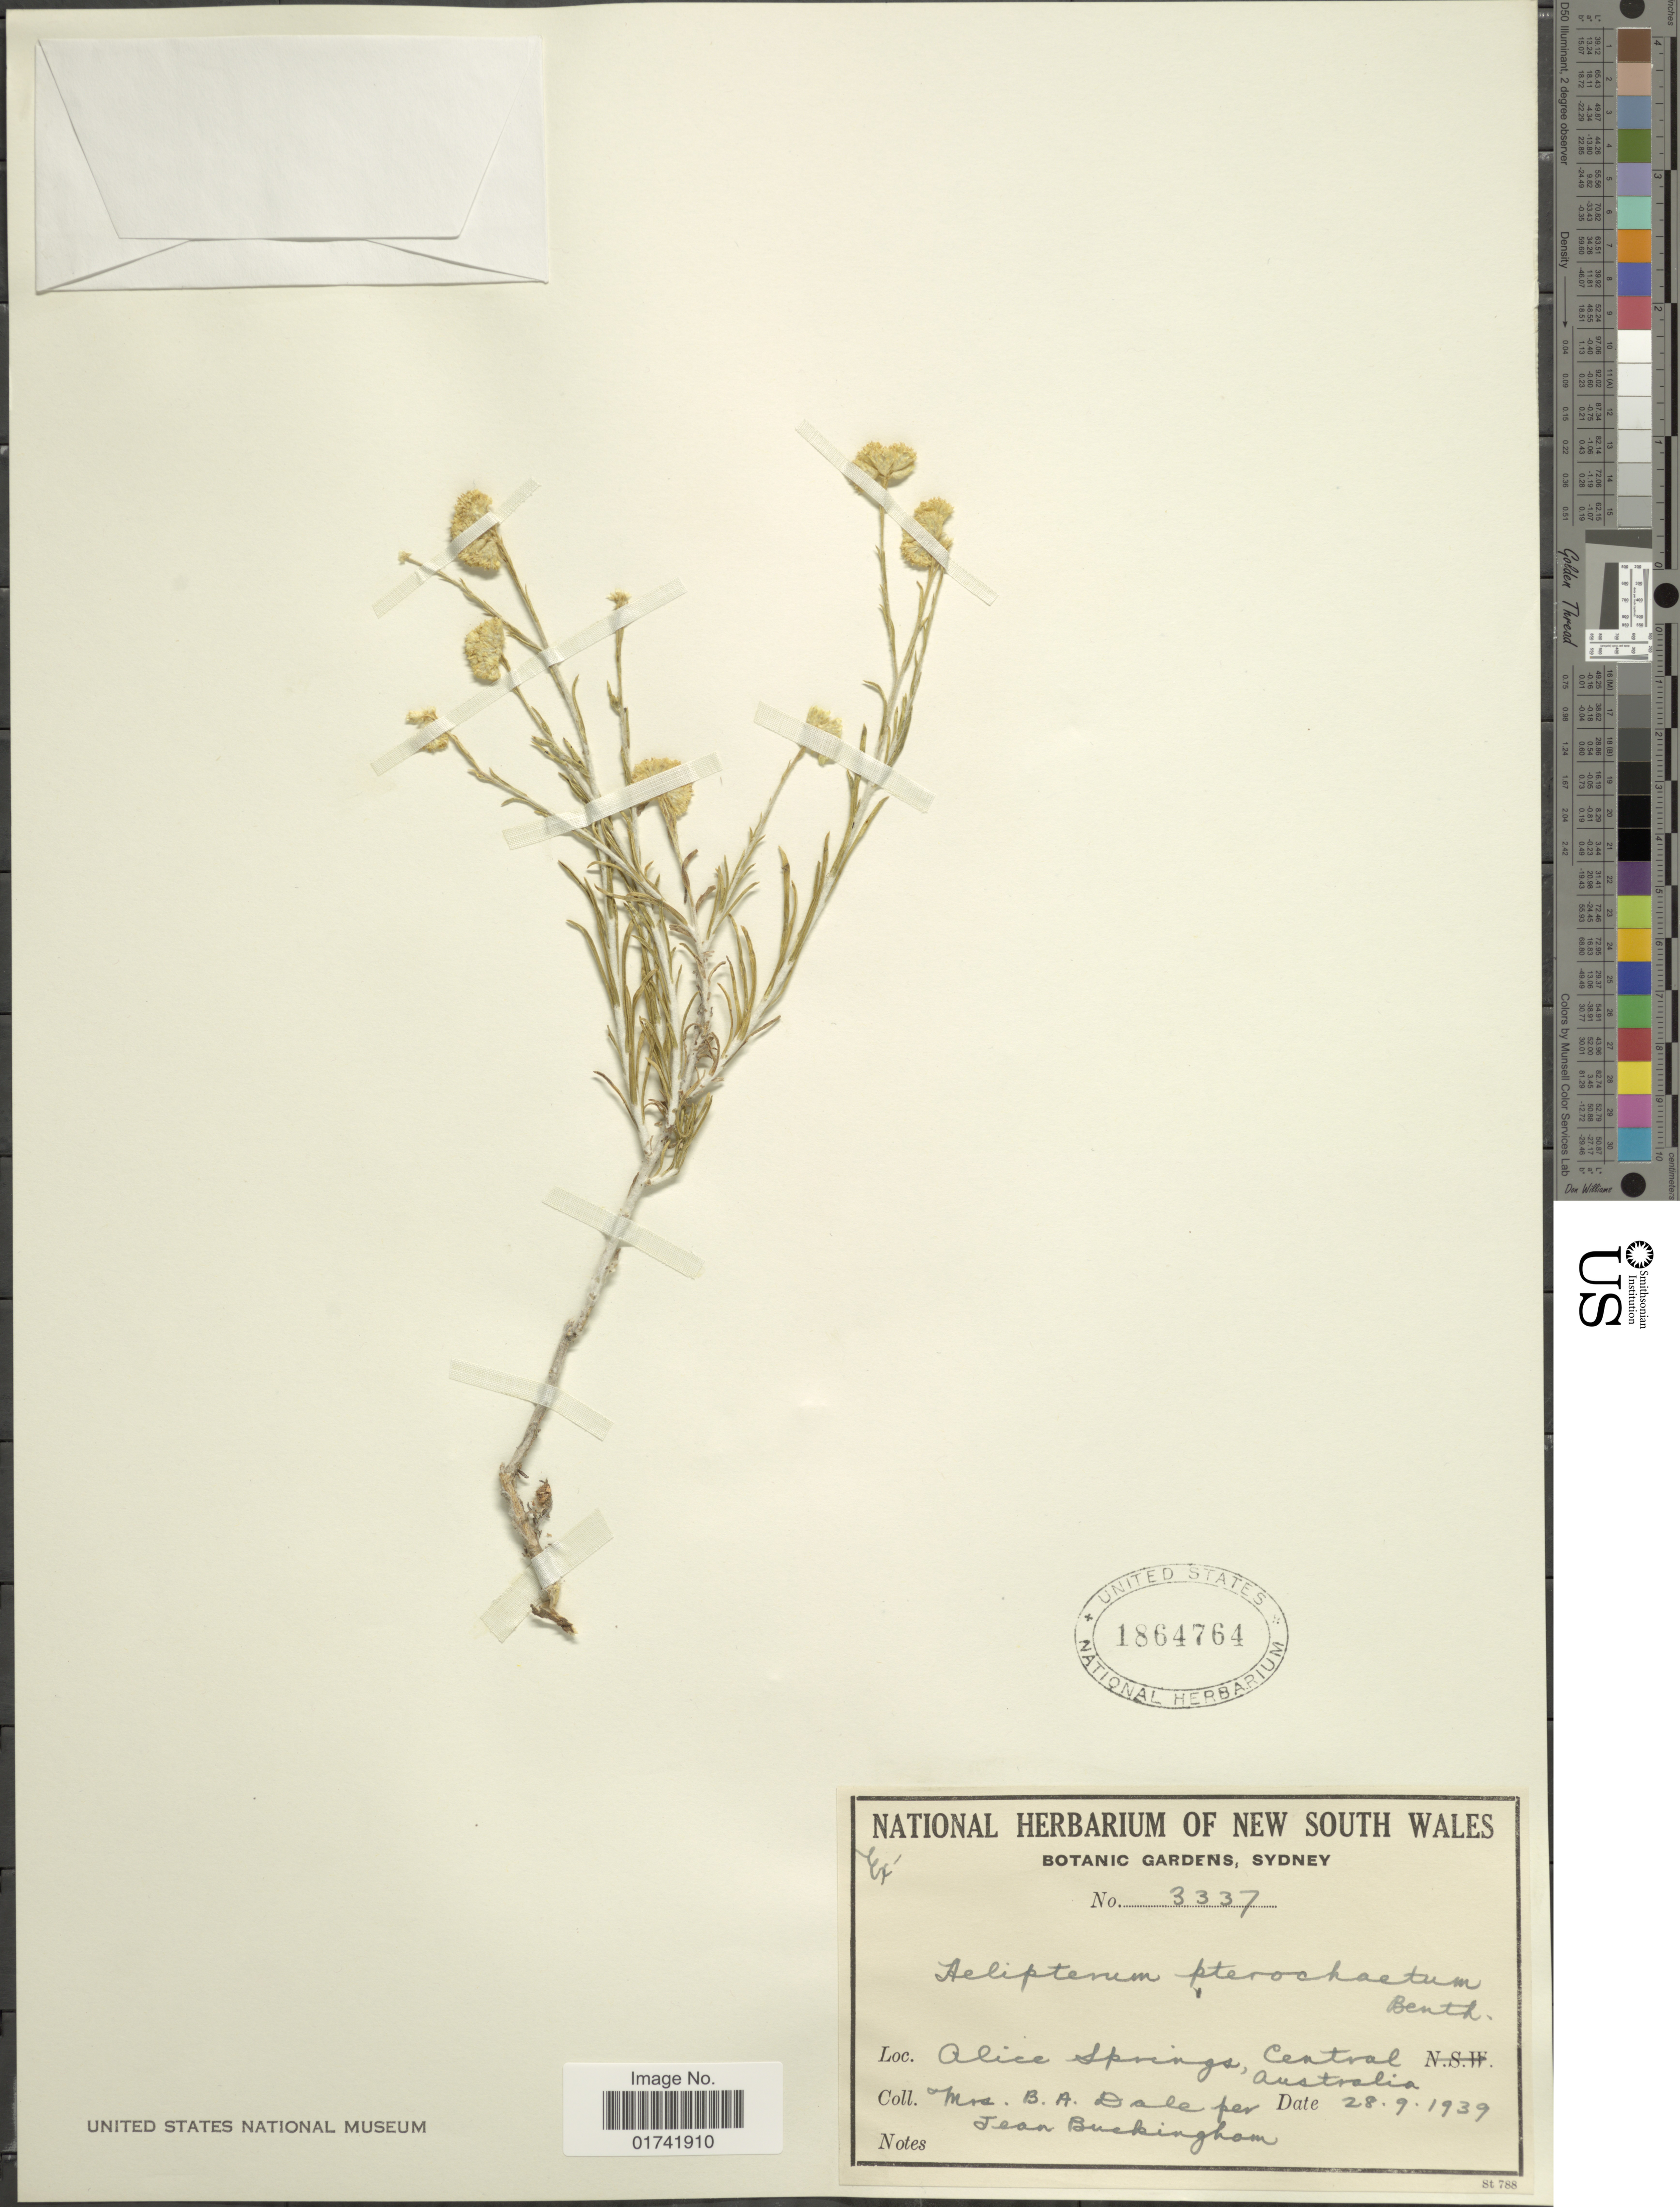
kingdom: Plantae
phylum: Tracheophyta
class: Magnoliopsida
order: Asterales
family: Asteraceae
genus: Chrysocephalum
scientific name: Chrysocephalum pterochaetum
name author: F. Muell.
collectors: B. Dale & B. Buckingham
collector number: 3337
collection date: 1939-09-28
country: Bahamas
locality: Alice Springs Central Australia.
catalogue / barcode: US 1864764